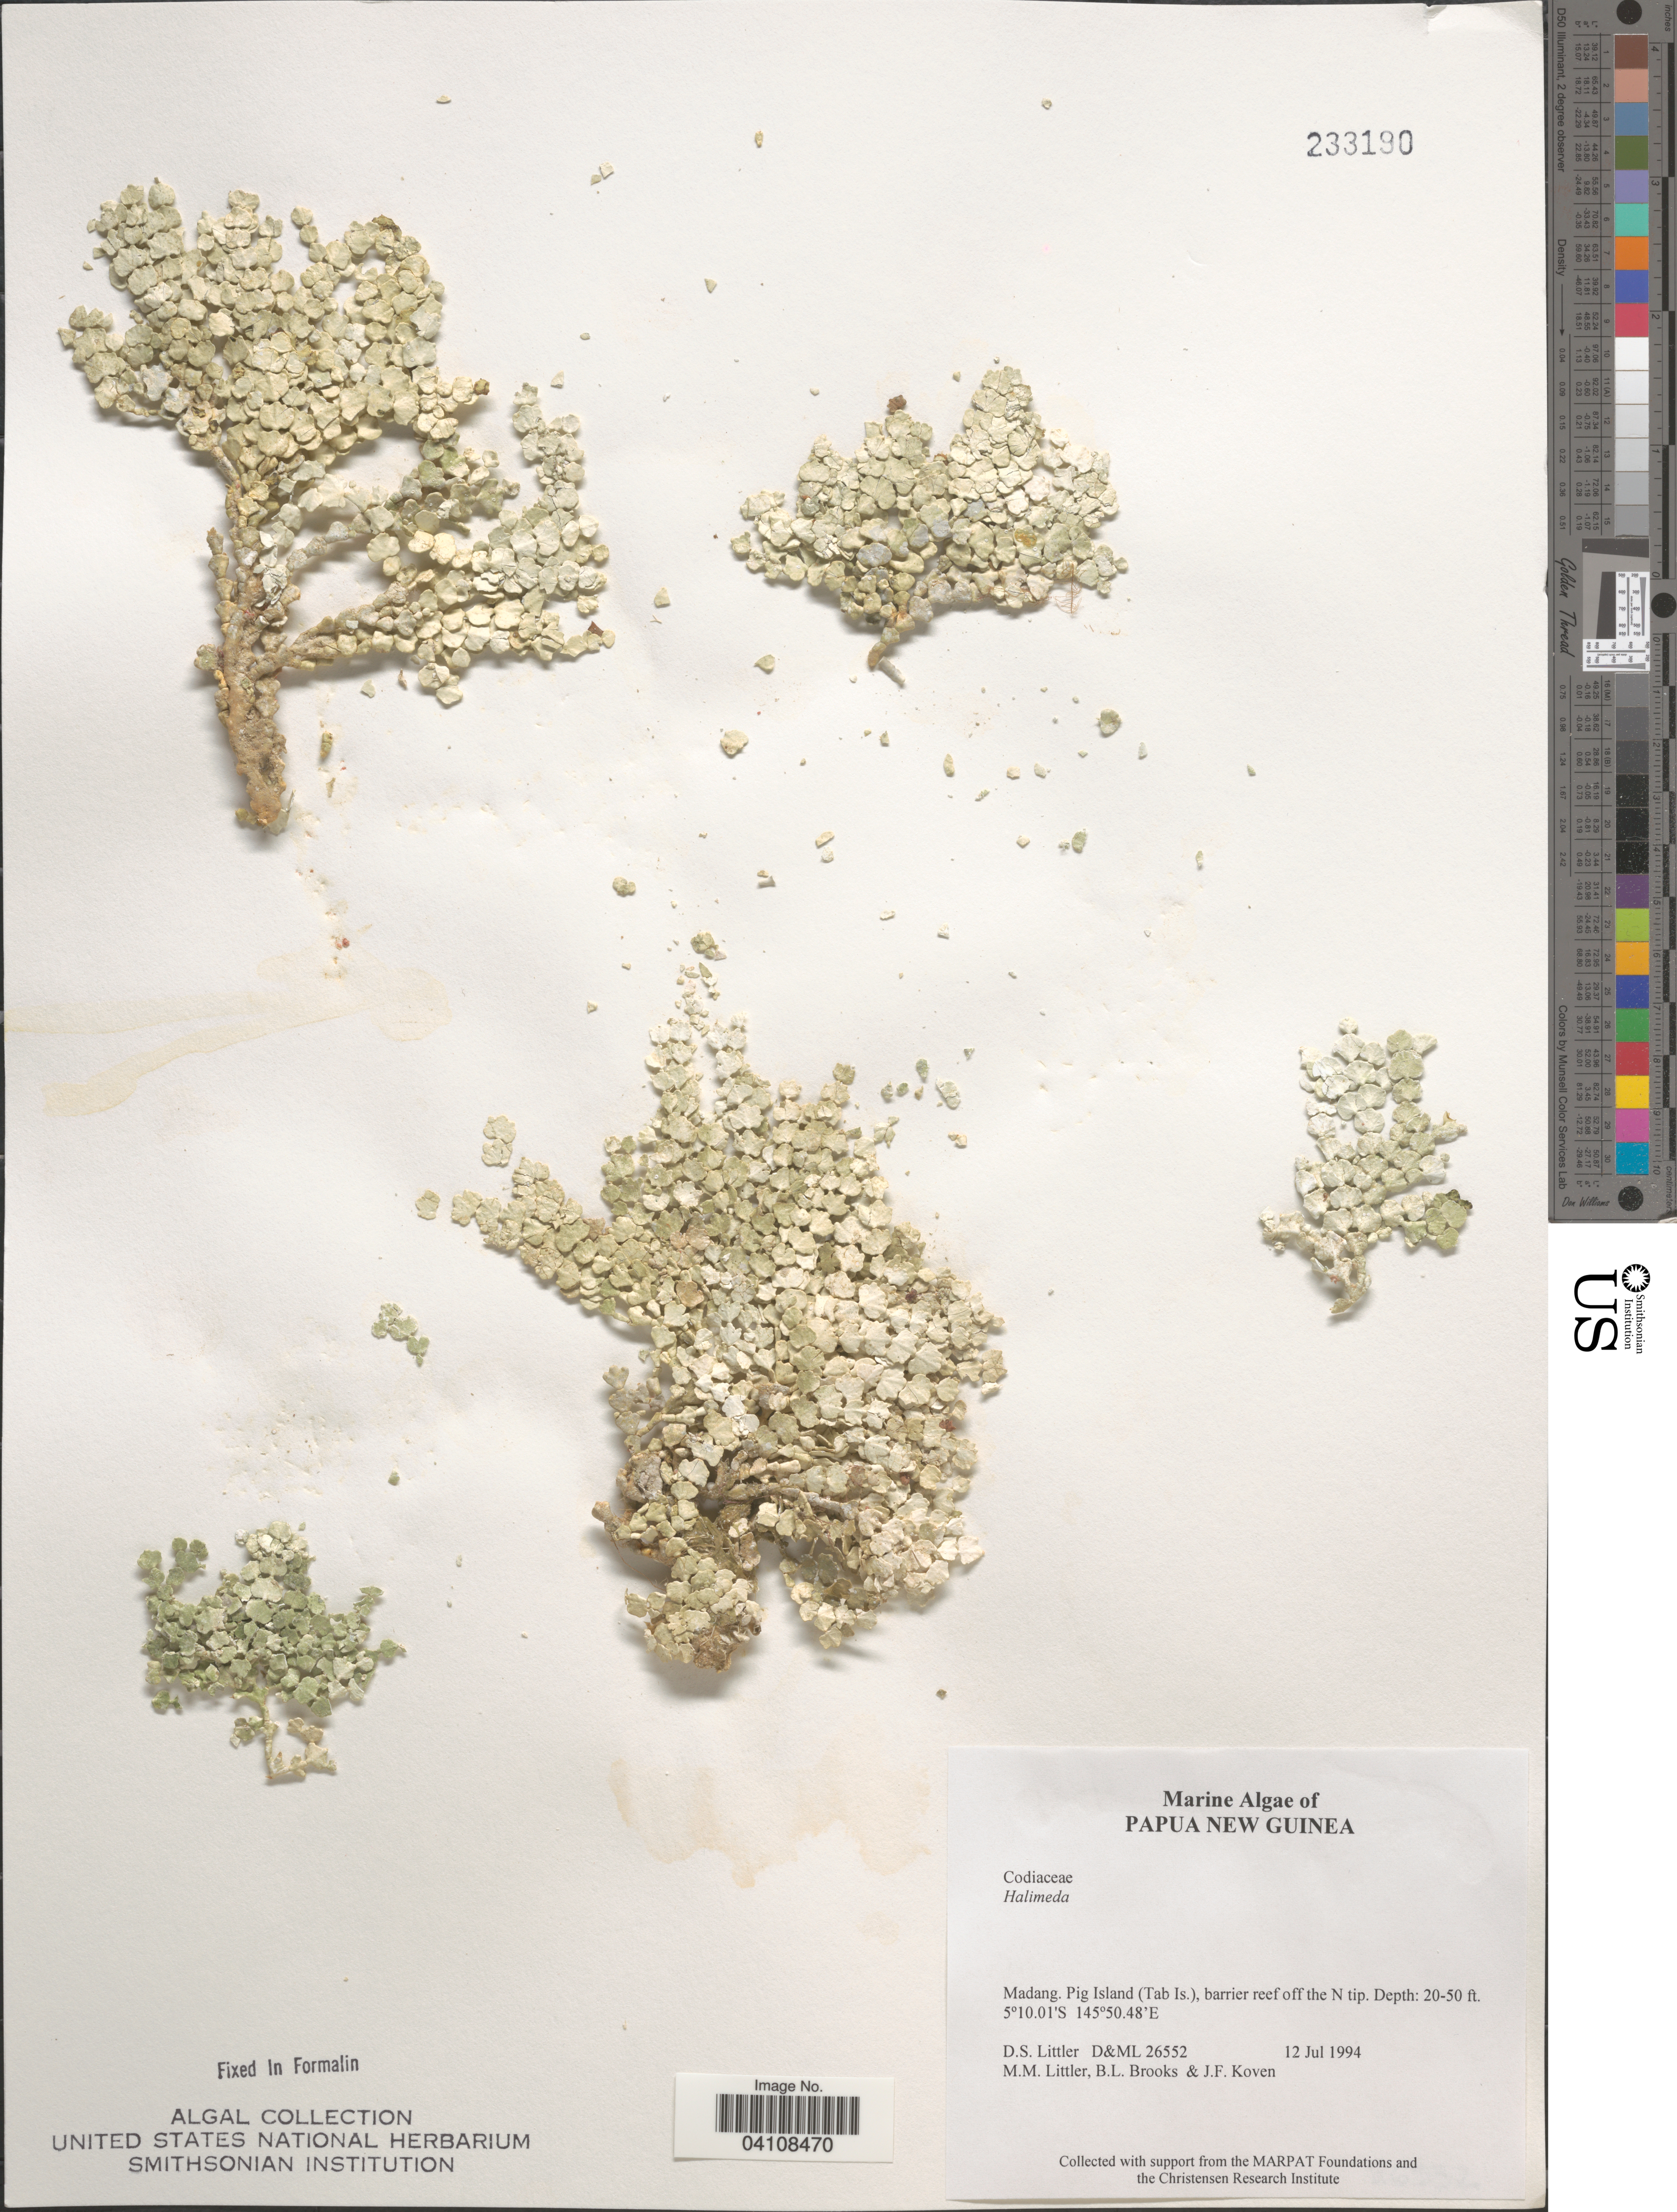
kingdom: Plantae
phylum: Chlorophyta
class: Ulvophyceae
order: Bryopsidales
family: Halimedaceae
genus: Halimeda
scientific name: Halimeda sp.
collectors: D. S. Littler, B. Brooks & J. Koven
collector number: D&ML26552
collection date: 1994-07-12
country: Papua New Guinea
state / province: Madang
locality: Pig Island (Tab Is.), barrier reef off the N tip.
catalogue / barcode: US 233190